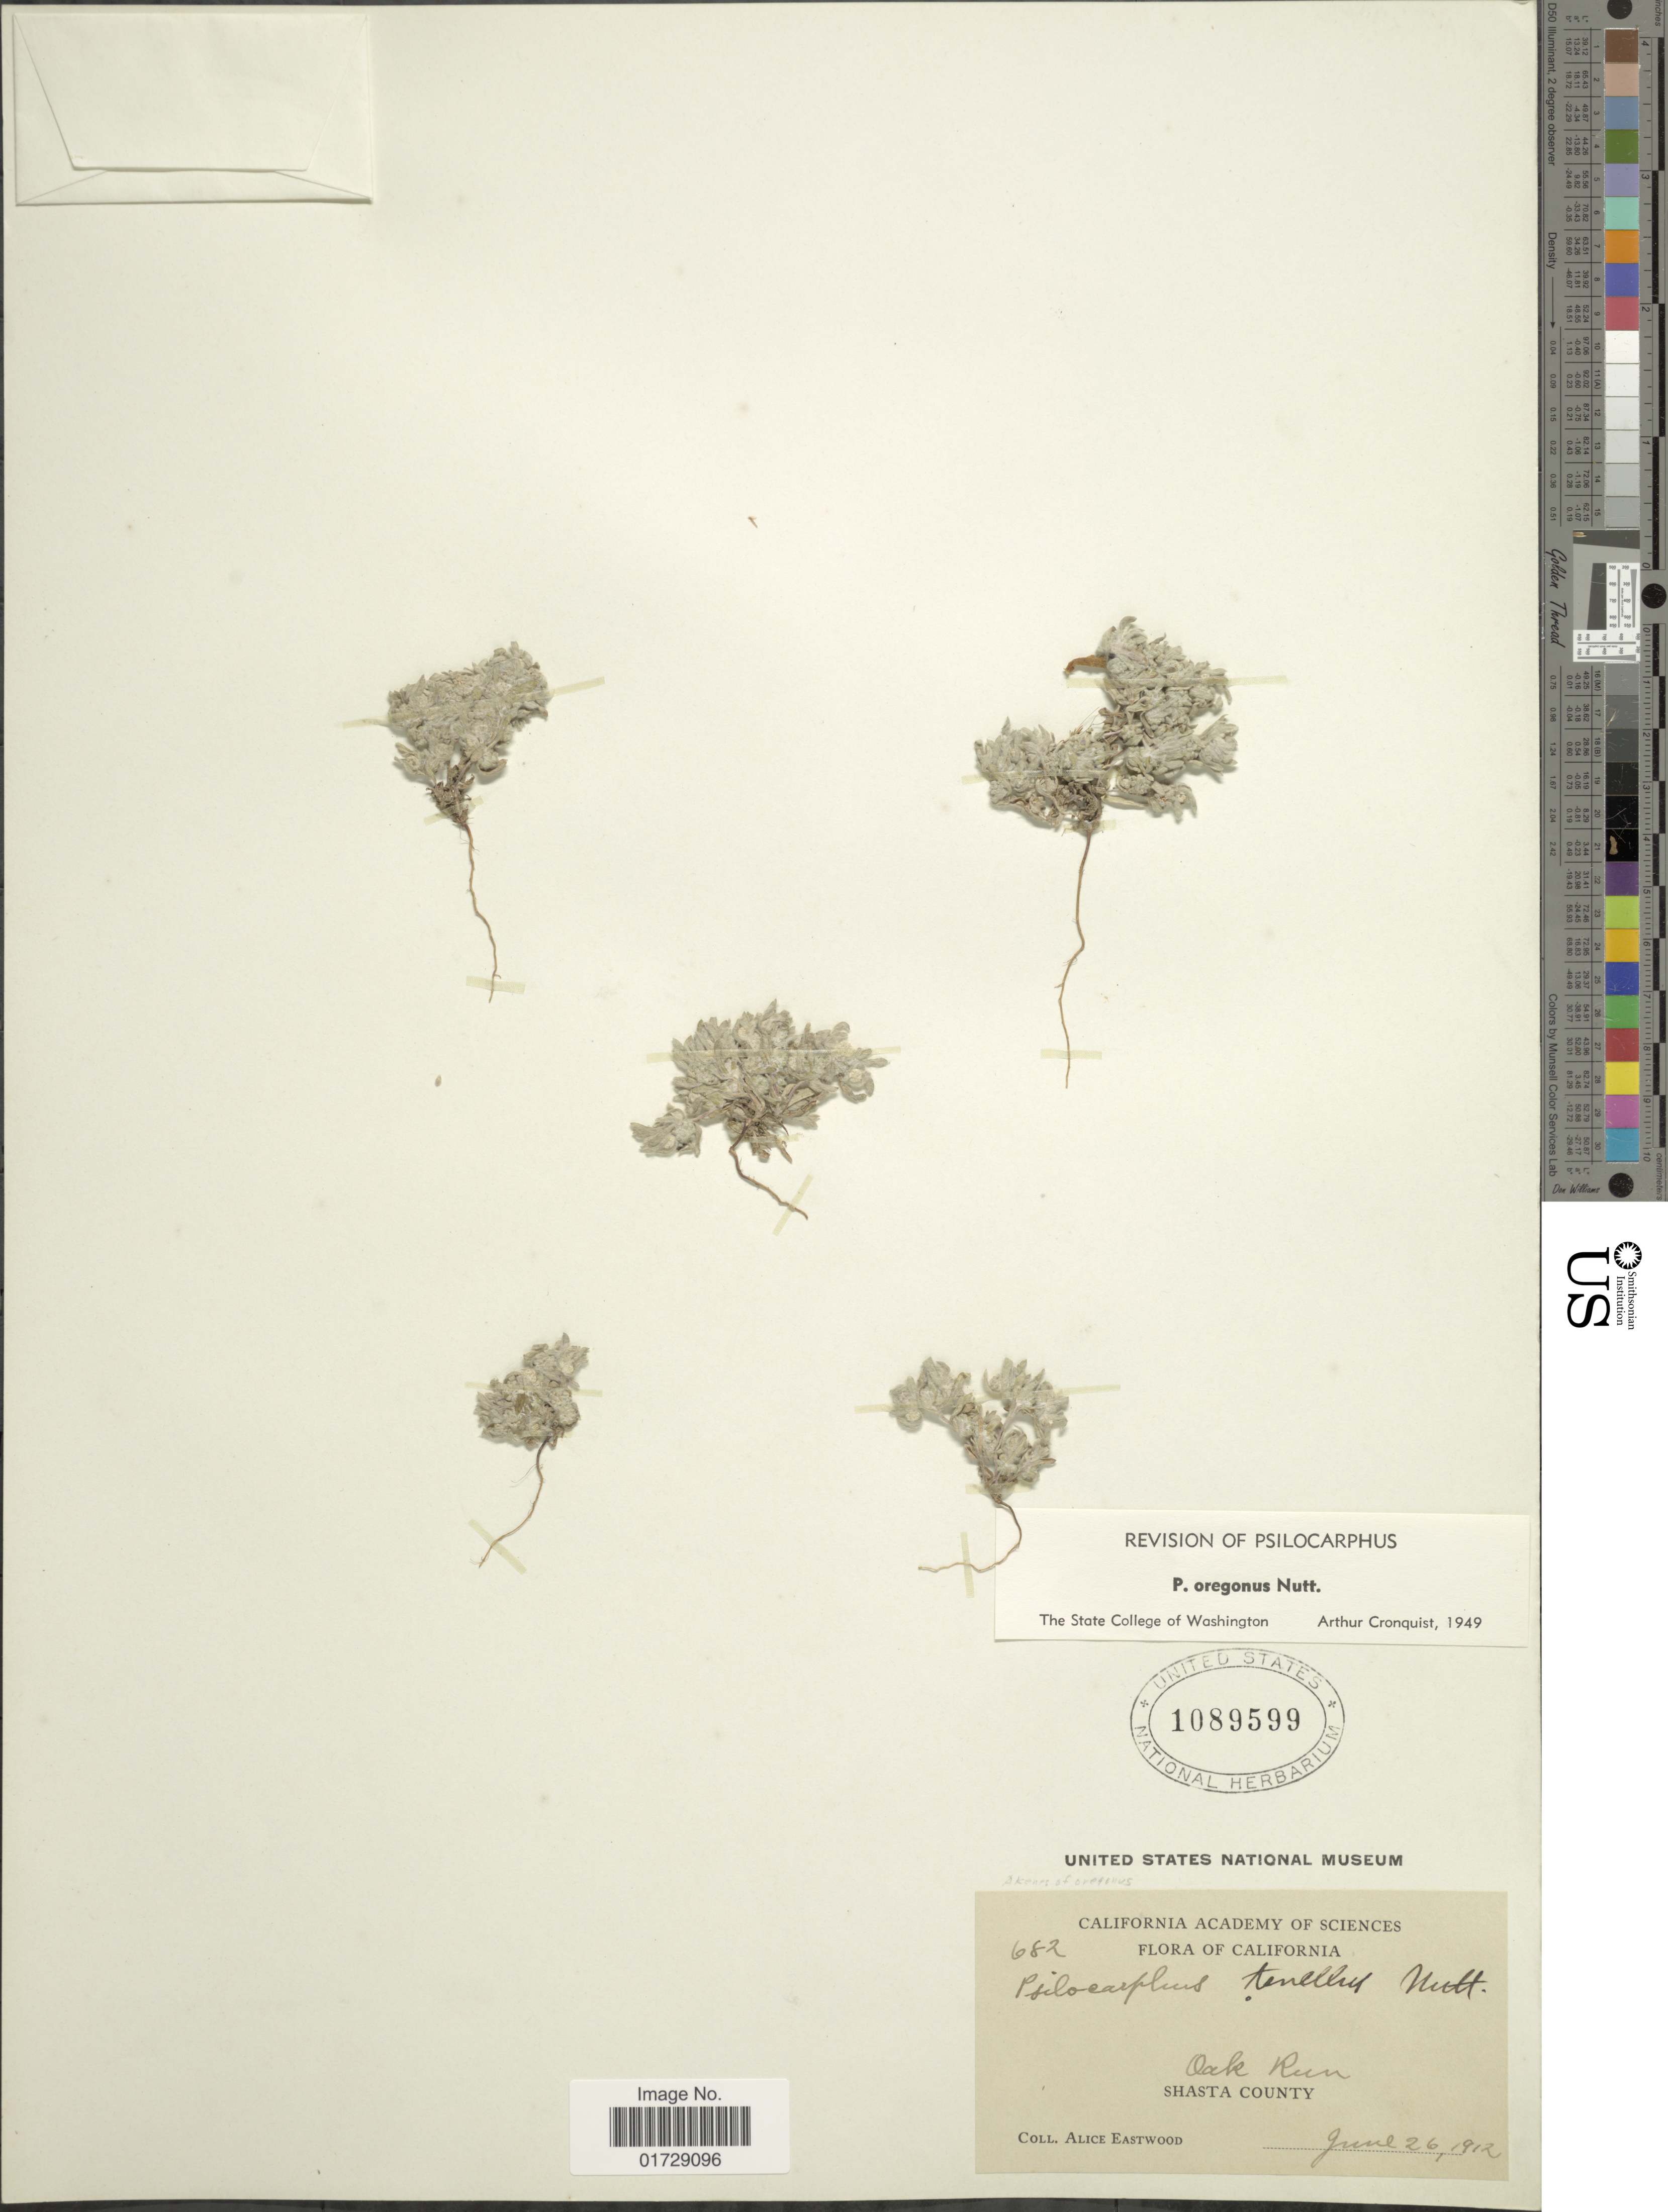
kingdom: Plantae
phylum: Tracheophyta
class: Magnoliopsida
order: Asterales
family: Asteraceae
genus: Psilocarphus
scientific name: Psilocarphus oregonus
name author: Nutt.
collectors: A. Eastwood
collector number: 682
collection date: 1912-06-26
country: United States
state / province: California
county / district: Shasta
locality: Oak Run, Shasta County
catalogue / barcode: US 1089599